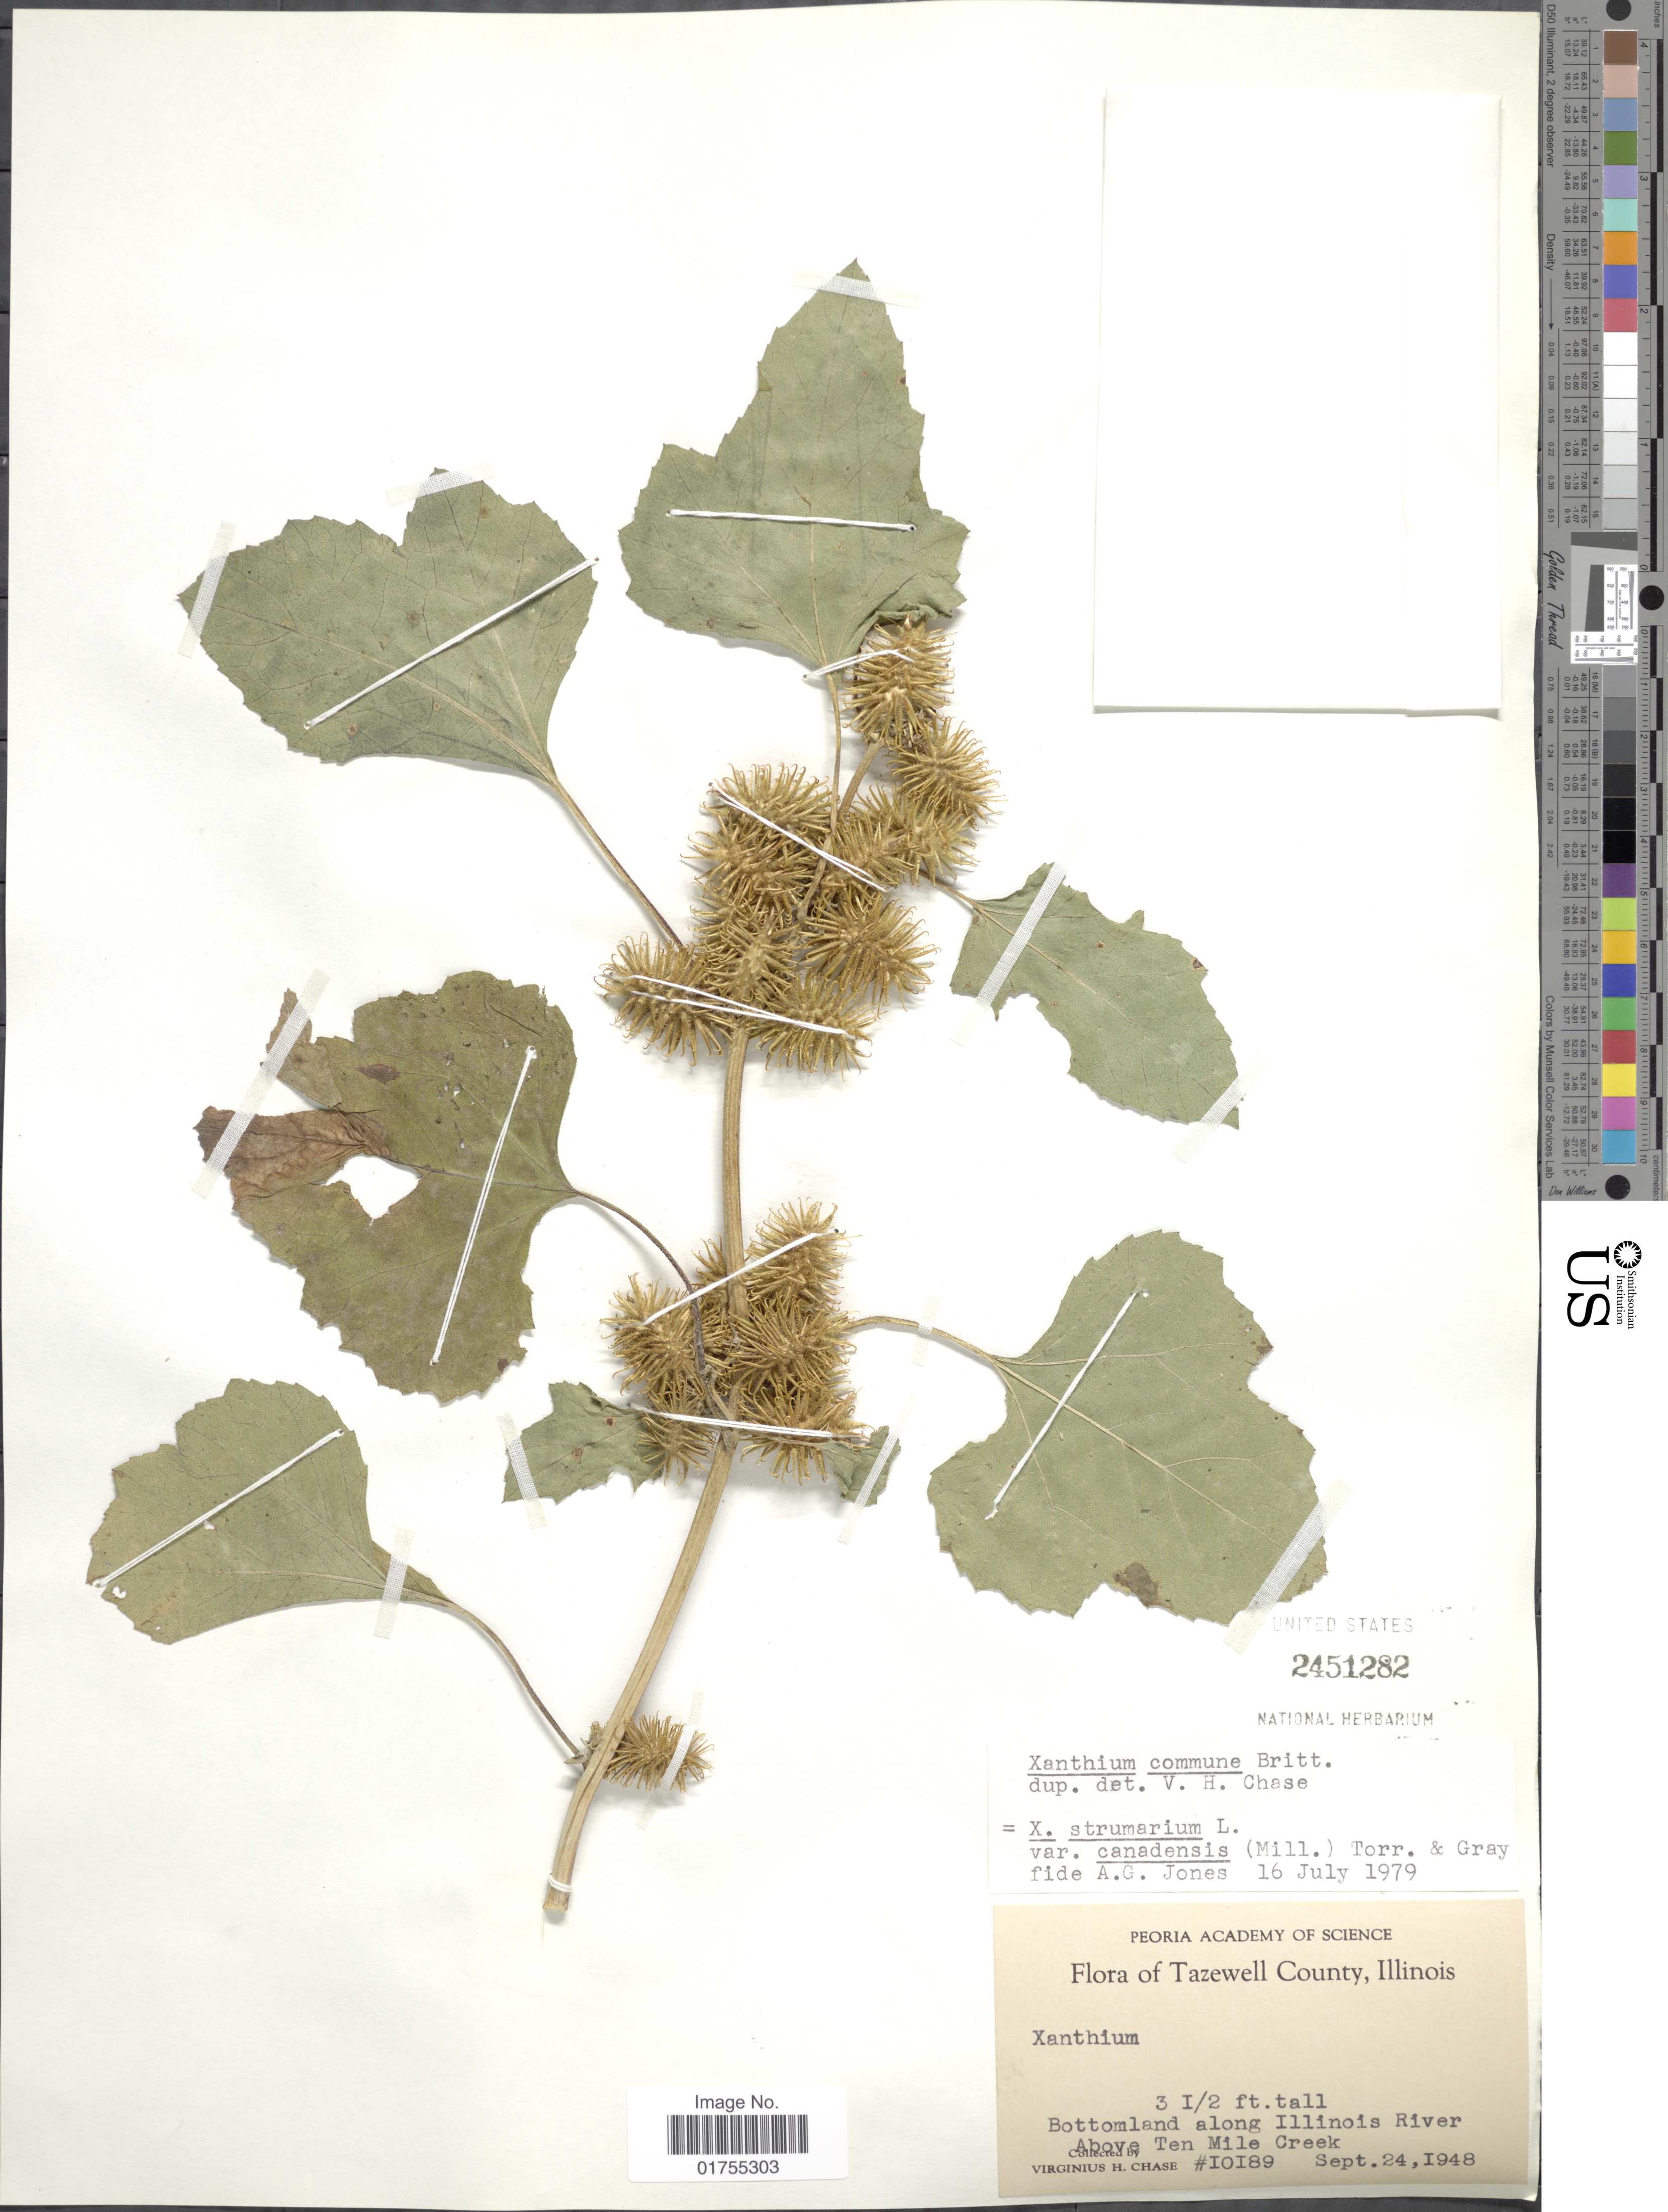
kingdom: Plantae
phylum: Tracheophyta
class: Magnoliopsida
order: Asterales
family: Asteraceae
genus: Xanthium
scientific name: Xanthium strumarium var. canadense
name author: (Mill.) Torr. & A. Gray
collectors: V. H. Chase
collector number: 10189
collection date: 1948-09-24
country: United States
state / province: Illinois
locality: Tazewell County, Bottomland along Illinois River, Above Ten Mile Creek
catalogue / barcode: US 2451282